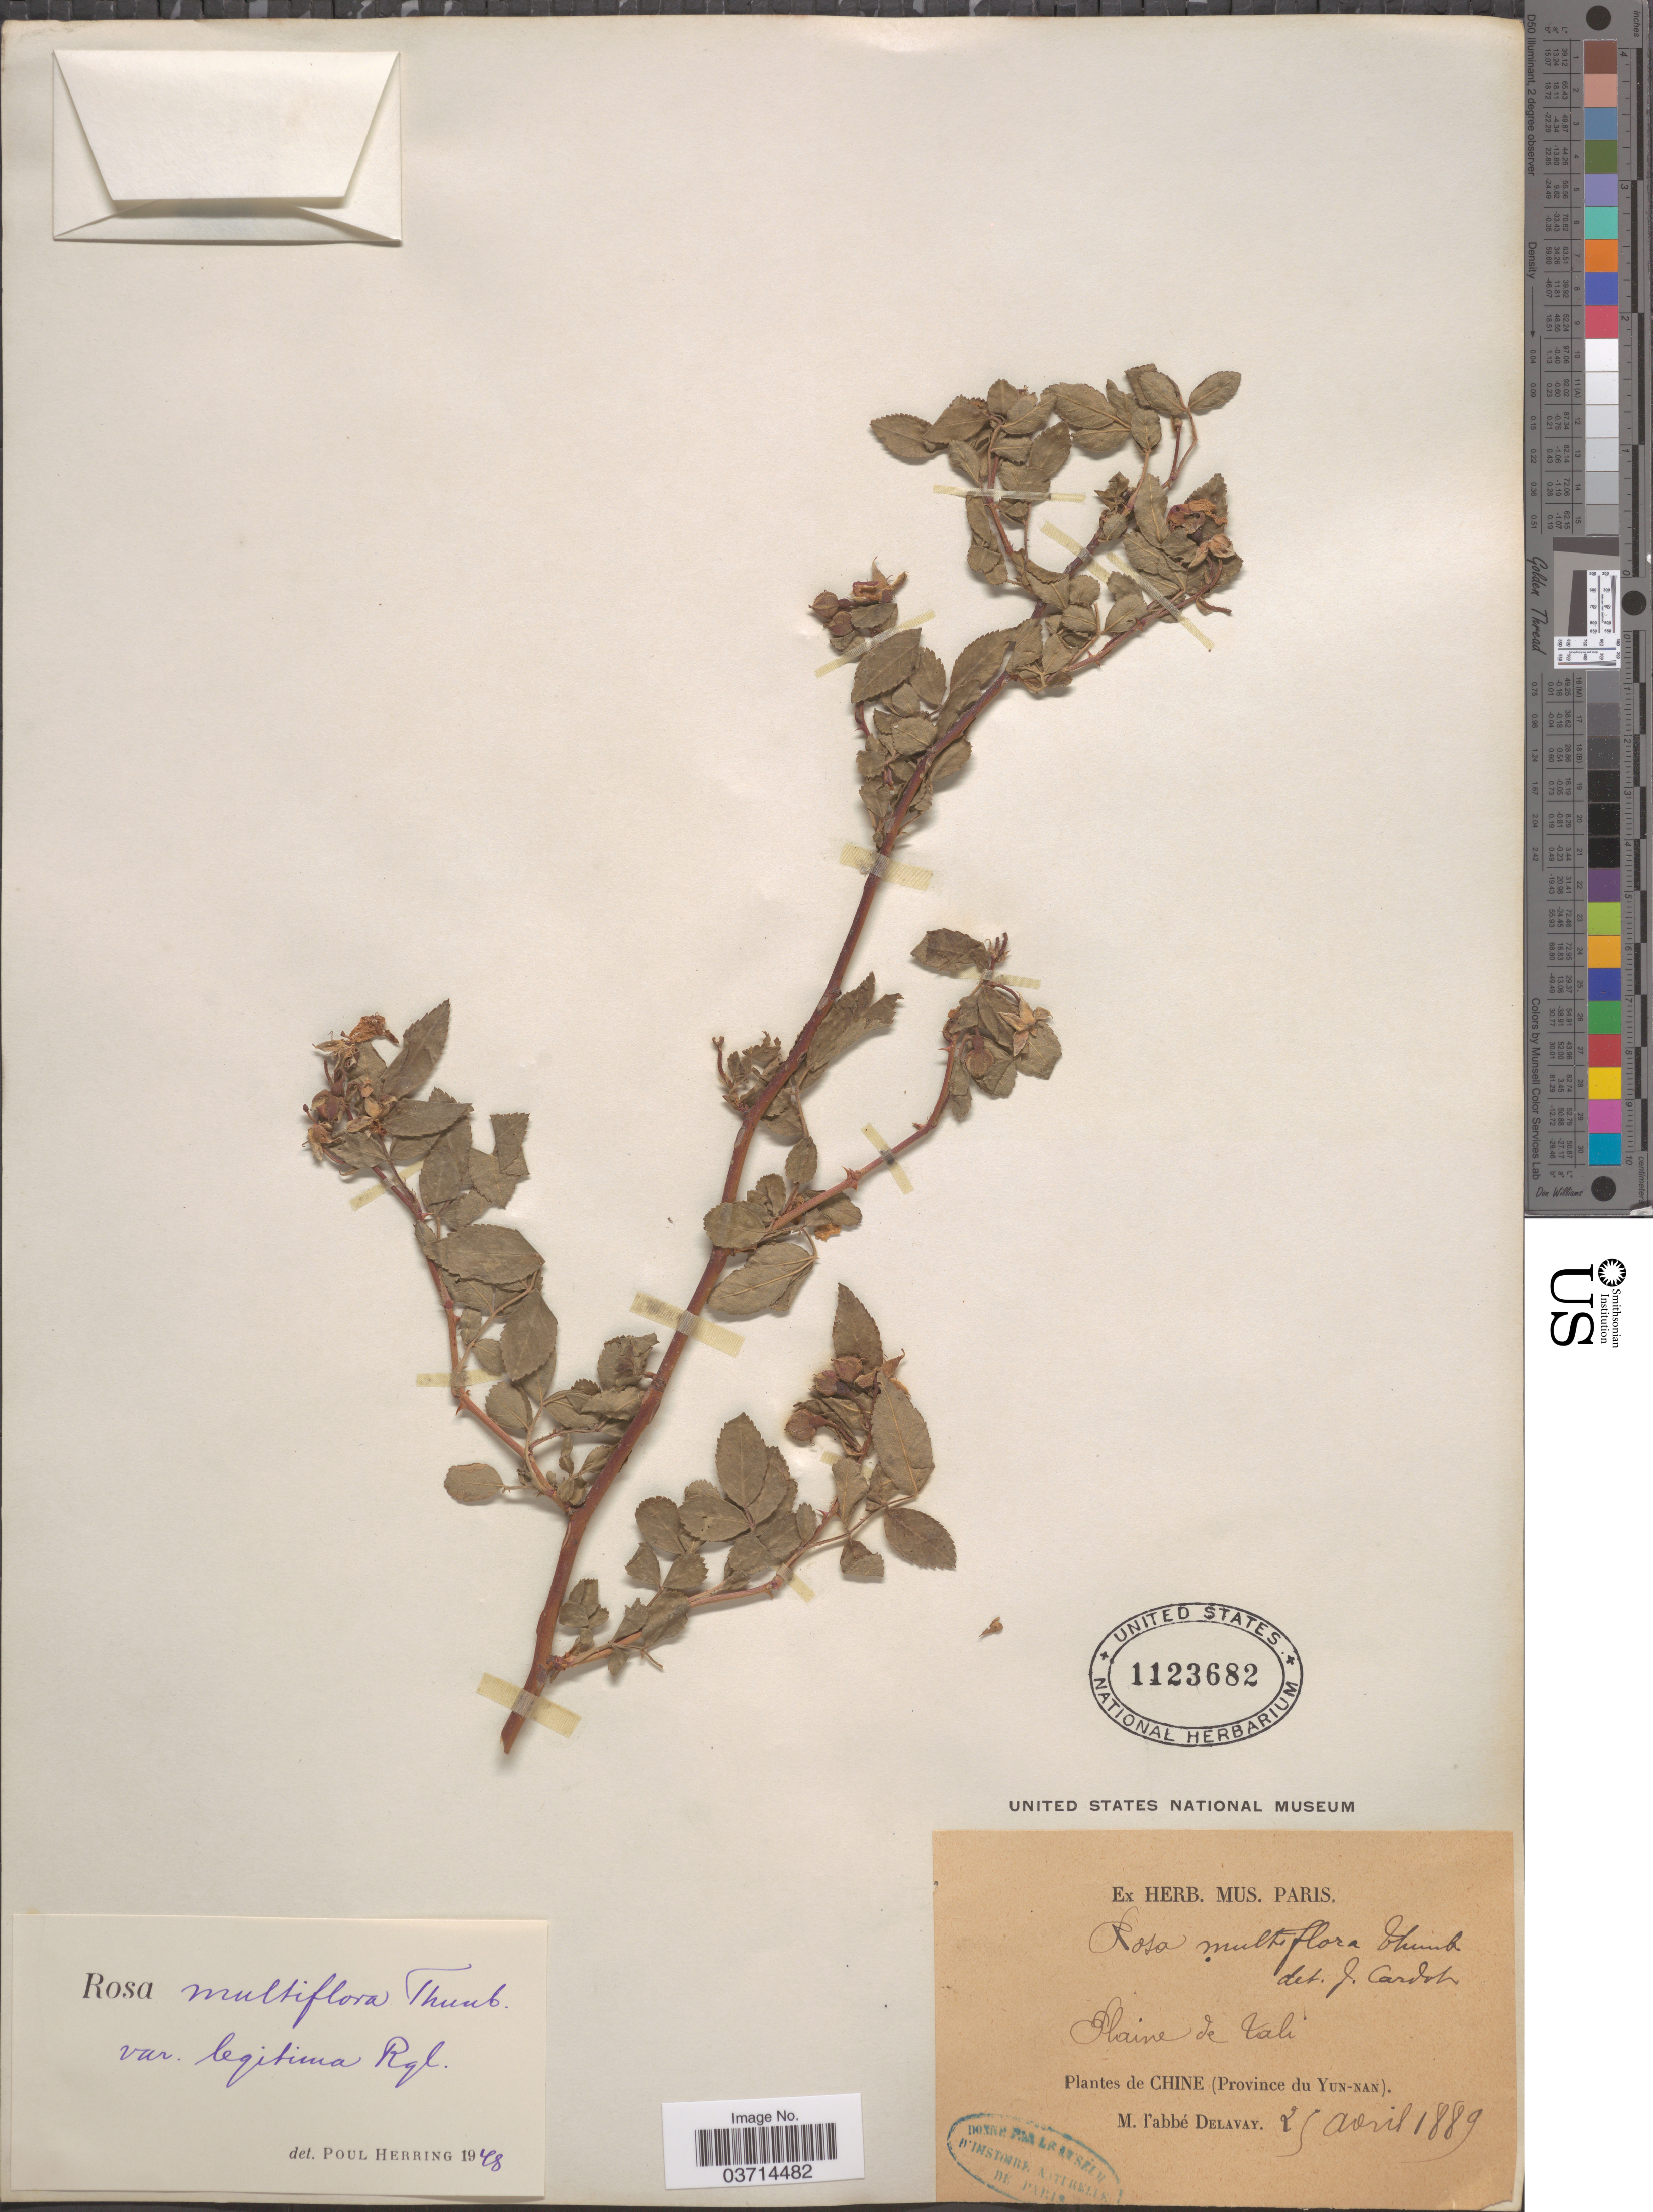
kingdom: Plantae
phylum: Tracheophyta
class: Magnoliopsida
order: Rosales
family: Rosaceae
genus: Rosa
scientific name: Rosa multiflora var. legitima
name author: Regel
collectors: P. Delavay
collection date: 1889-04-25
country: China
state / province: Yunnan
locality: Plaine de Tali.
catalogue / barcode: US 1123682